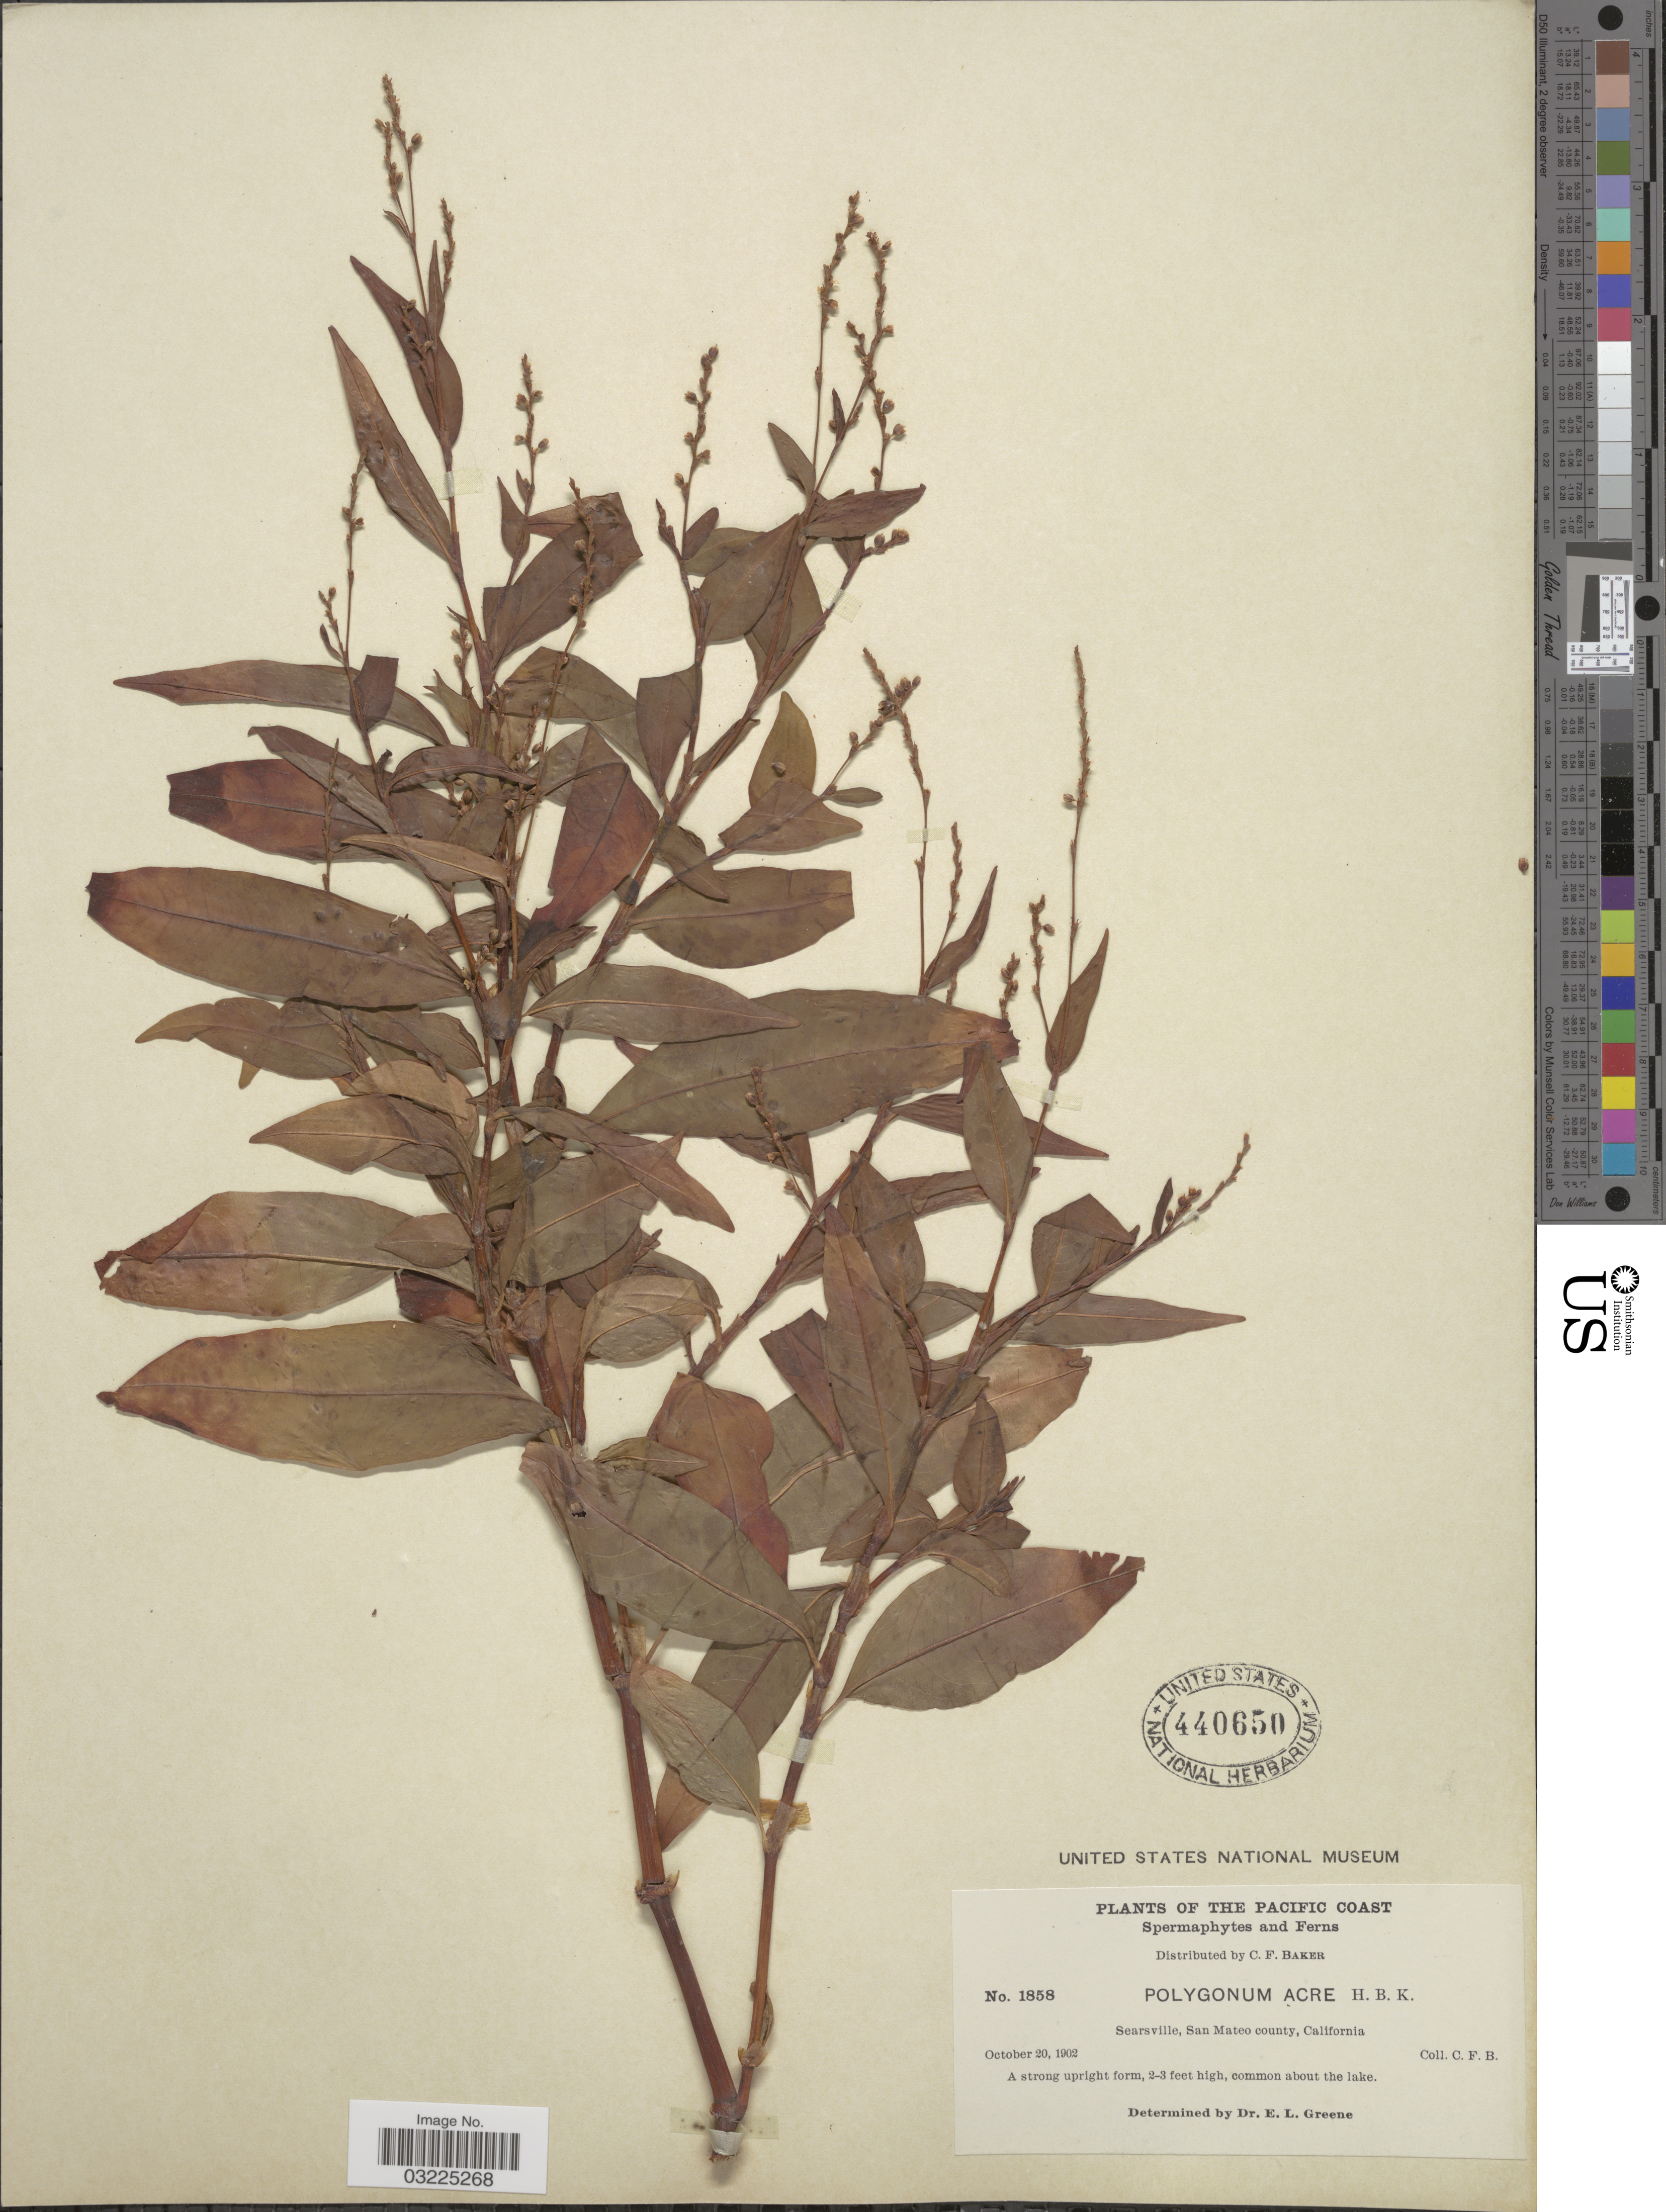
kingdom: Plantae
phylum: Tracheophyta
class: Magnoliopsida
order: Caryophyllales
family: Polygonaceae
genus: Persicaria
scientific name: Persicaria punctata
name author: (Elliott) Small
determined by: Atha, D. E.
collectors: C. F. Baker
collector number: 1858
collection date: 1902-10-20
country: United States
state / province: California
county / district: San Mateo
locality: The Pacific Coast. Searsville, San Mateo county.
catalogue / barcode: US 440650